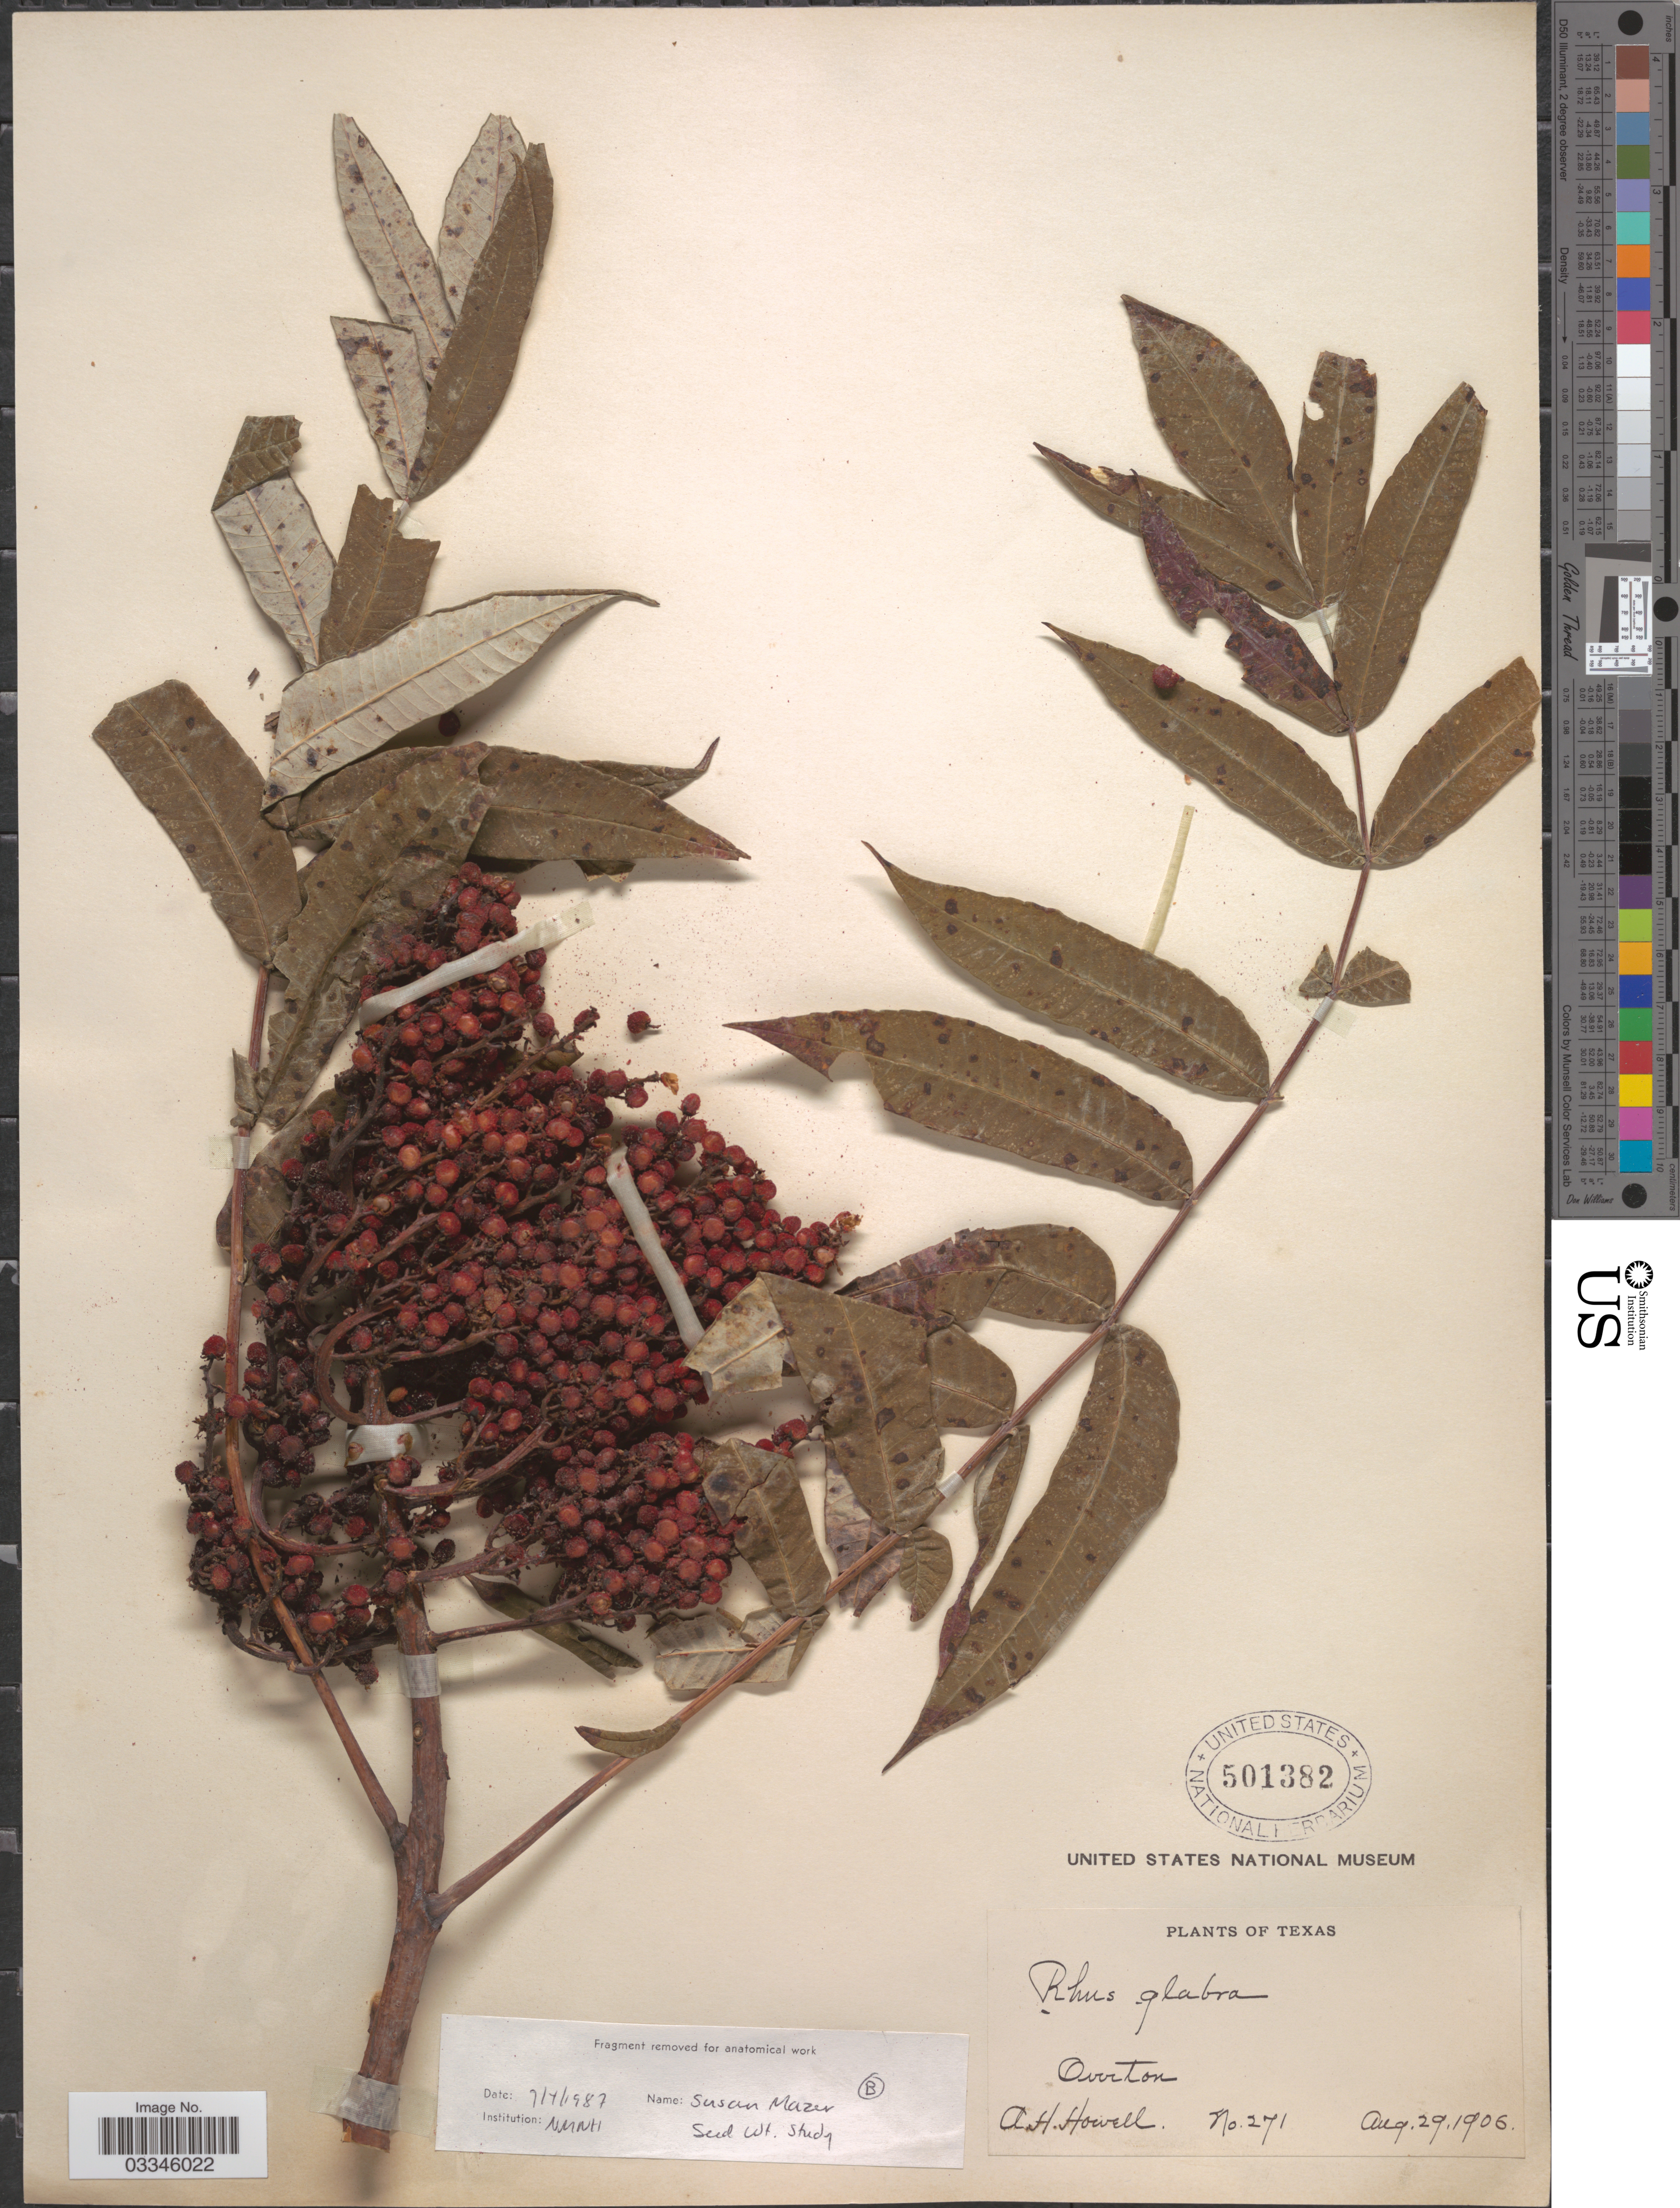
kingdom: Plantae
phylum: Tracheophyta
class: Magnoliopsida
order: Sapindales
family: Anacardiaceae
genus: Rhus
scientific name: Rhus glabra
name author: L.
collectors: A. Howell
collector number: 271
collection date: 1906-08-29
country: United States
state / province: Texas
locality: Overton.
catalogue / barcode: US 501382